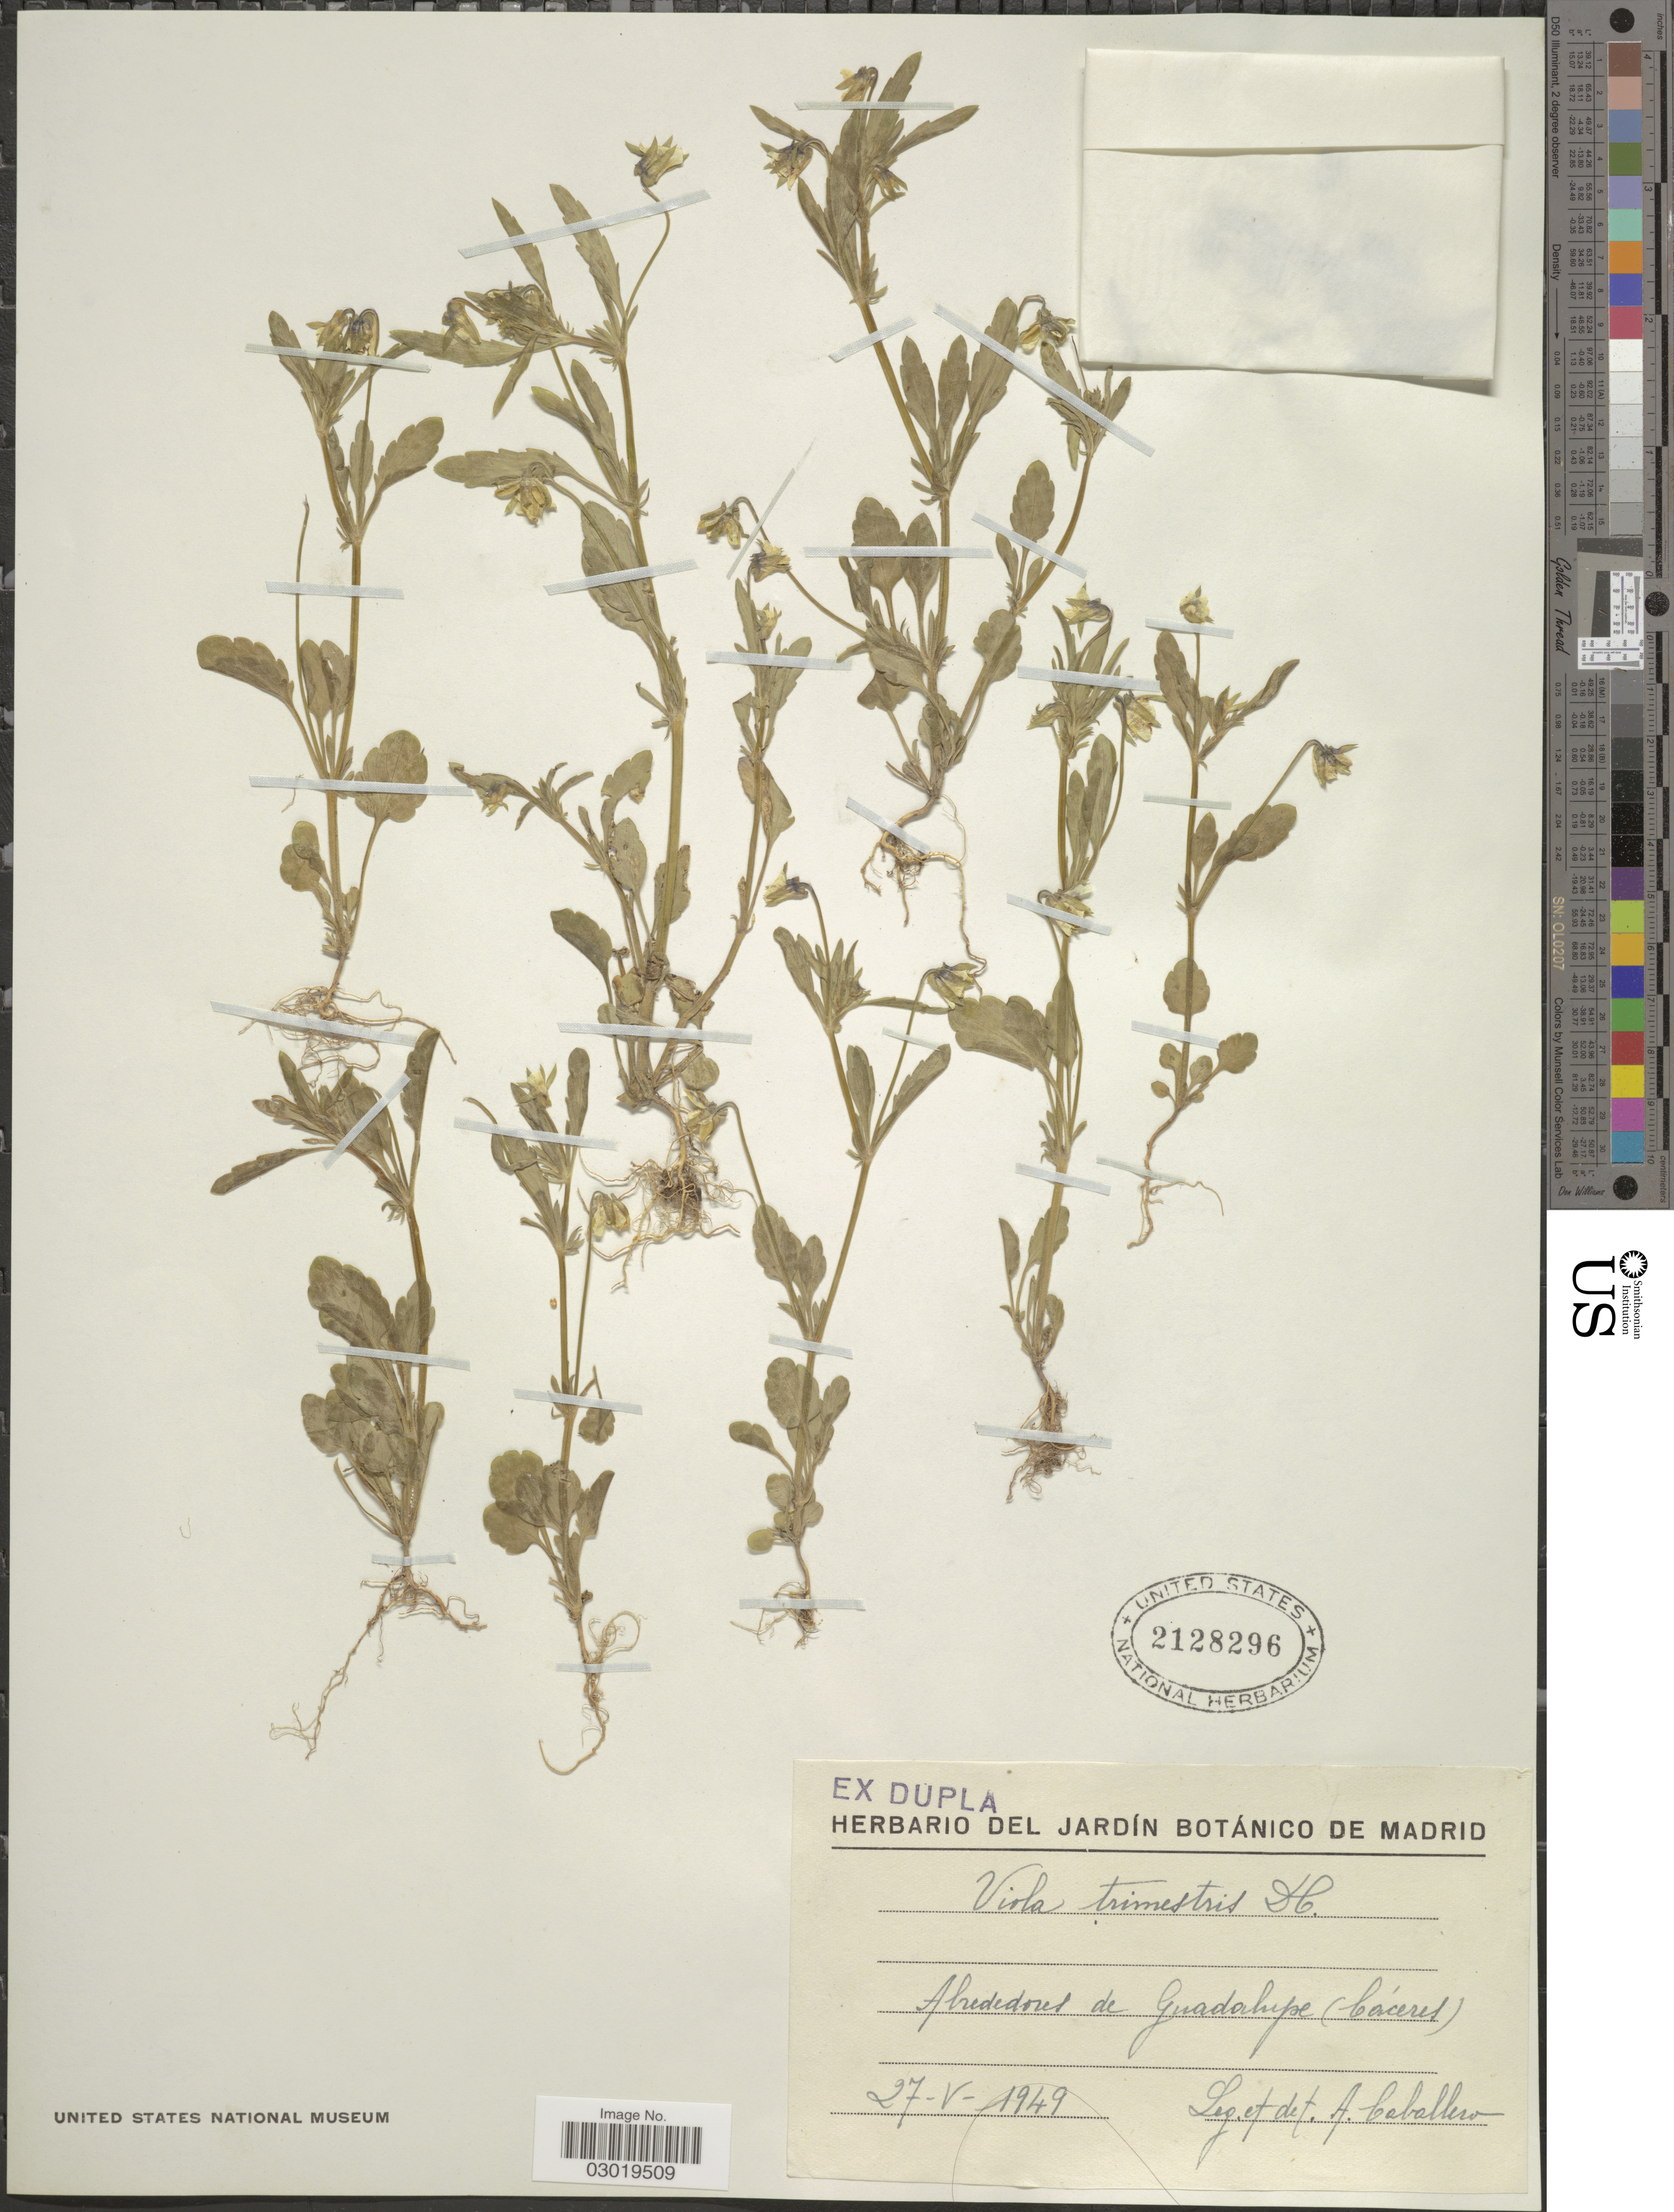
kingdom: Plantae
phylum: Tracheophyta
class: Magnoliopsida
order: Malpighiales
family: Violaceae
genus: Viola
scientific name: Viola trimestris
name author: (DC. ex Ging.) W. Becker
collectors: A. Caballero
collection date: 1949-05-27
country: Spain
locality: Alrededores de Guadalupe (Cáceres).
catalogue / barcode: US 2128296